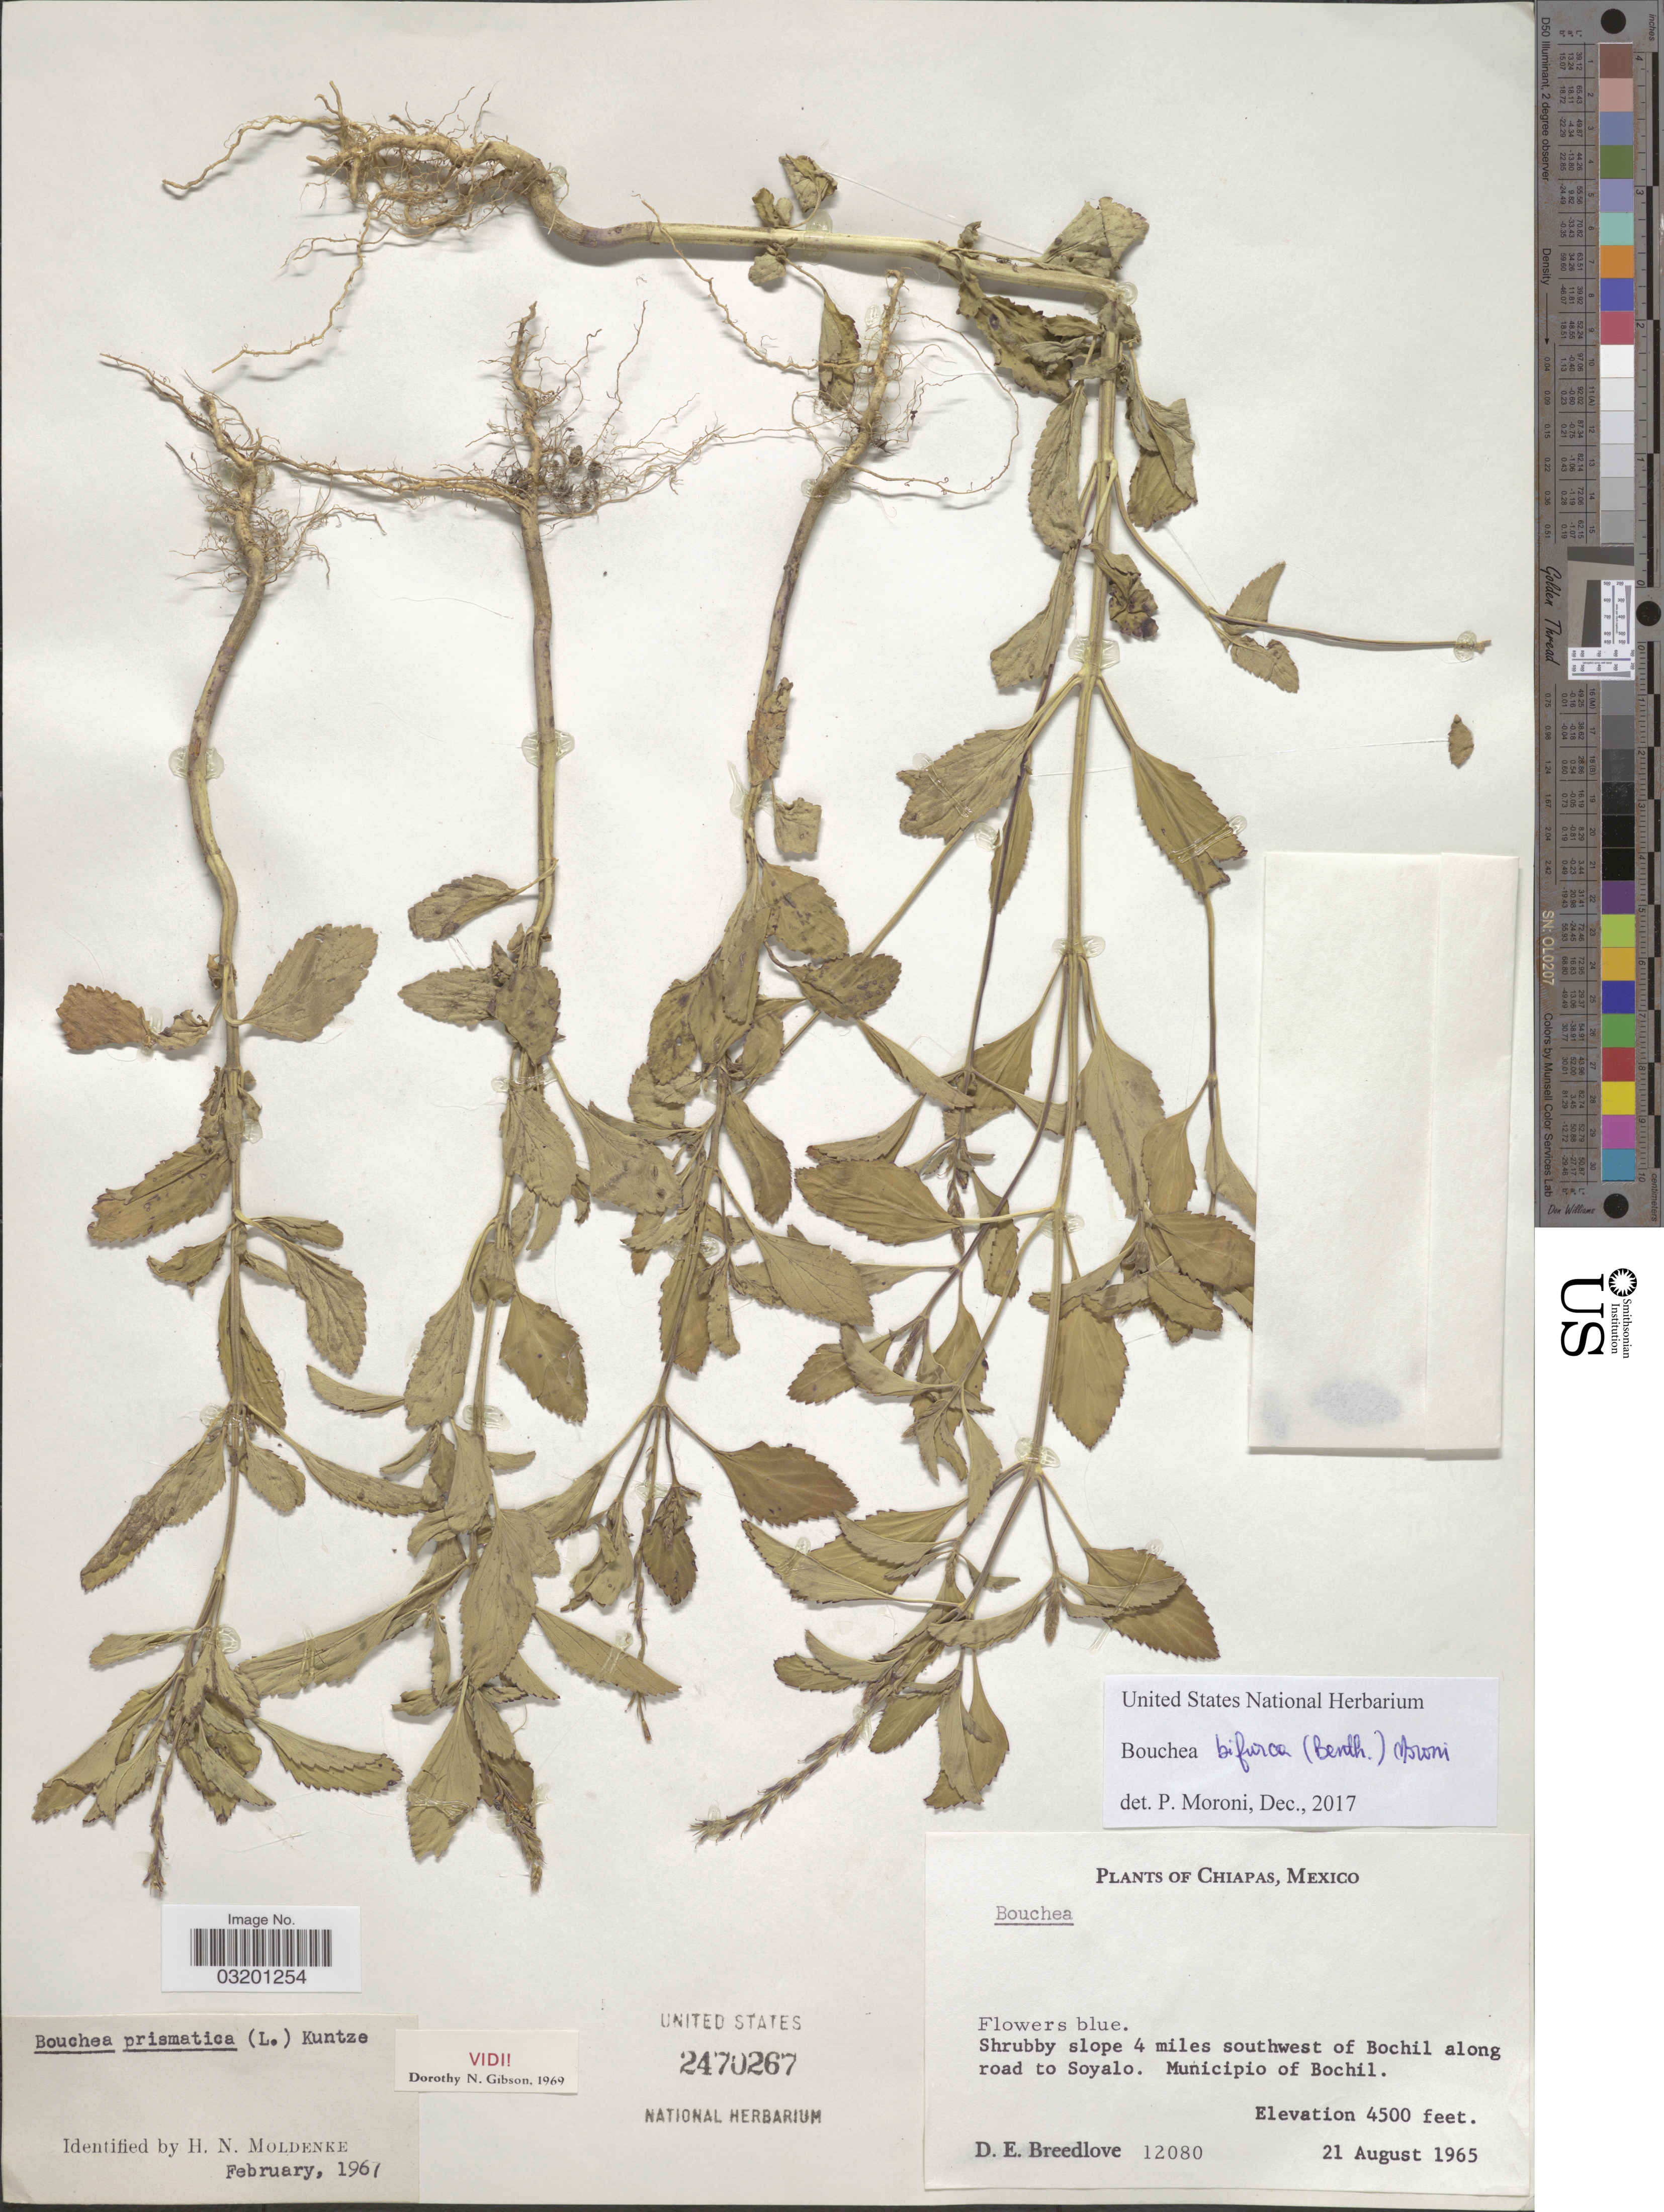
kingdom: Plantae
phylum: Tracheophyta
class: Magnoliopsida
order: Lamiales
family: Verbenaceae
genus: Bouchea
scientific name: Bouchea bifurca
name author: (Benth.) P. Moroni & N. O'Leary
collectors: D. E. Breedlove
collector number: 12080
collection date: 1965-08-21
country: Mexico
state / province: Chiapas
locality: Shrubby slope 4 miles southwest of Bochil along road to Soyalo. Municipio of Bochil.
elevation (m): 1372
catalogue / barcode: US 2470267